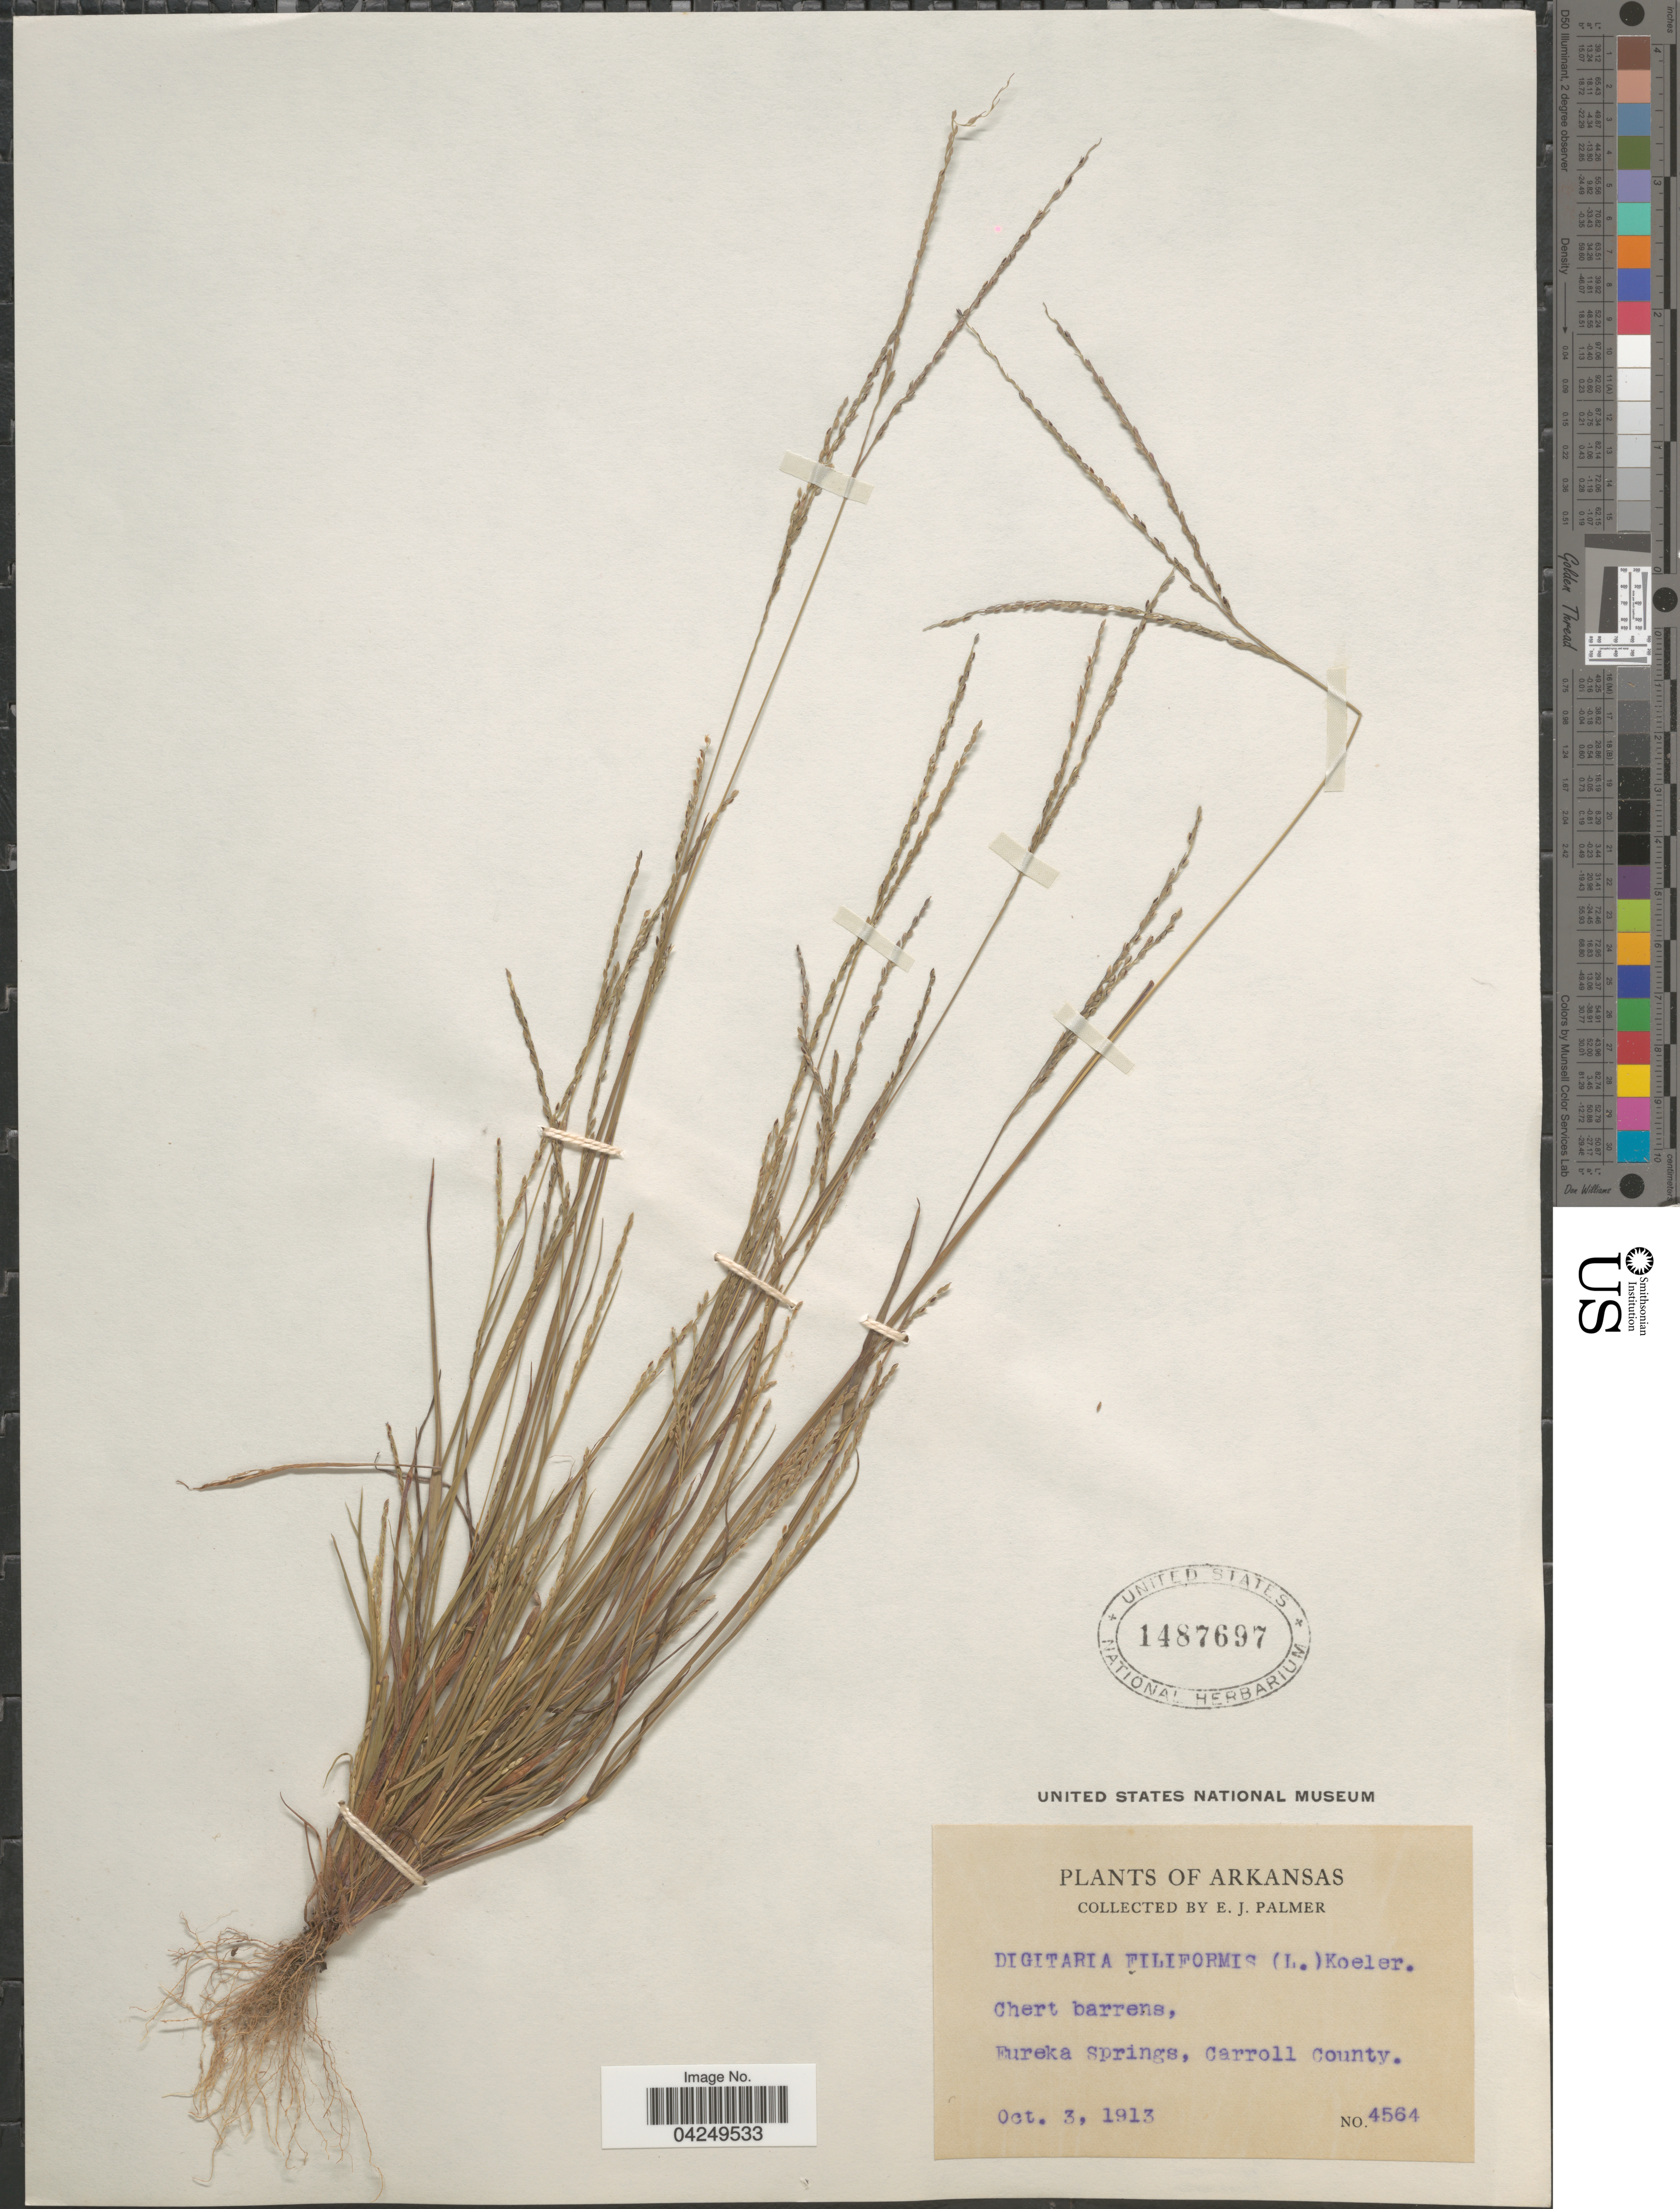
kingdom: Plantae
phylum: Tracheophyta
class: Liliopsida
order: Poales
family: Poaceae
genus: Digitaria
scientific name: Digitaria filiformis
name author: (L.) Koeler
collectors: E. J. Palmer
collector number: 4564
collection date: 1913-10-03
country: United States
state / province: Arkansas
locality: Chert barrens, Eureka Springs, Carroll County.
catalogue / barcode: US 1487697